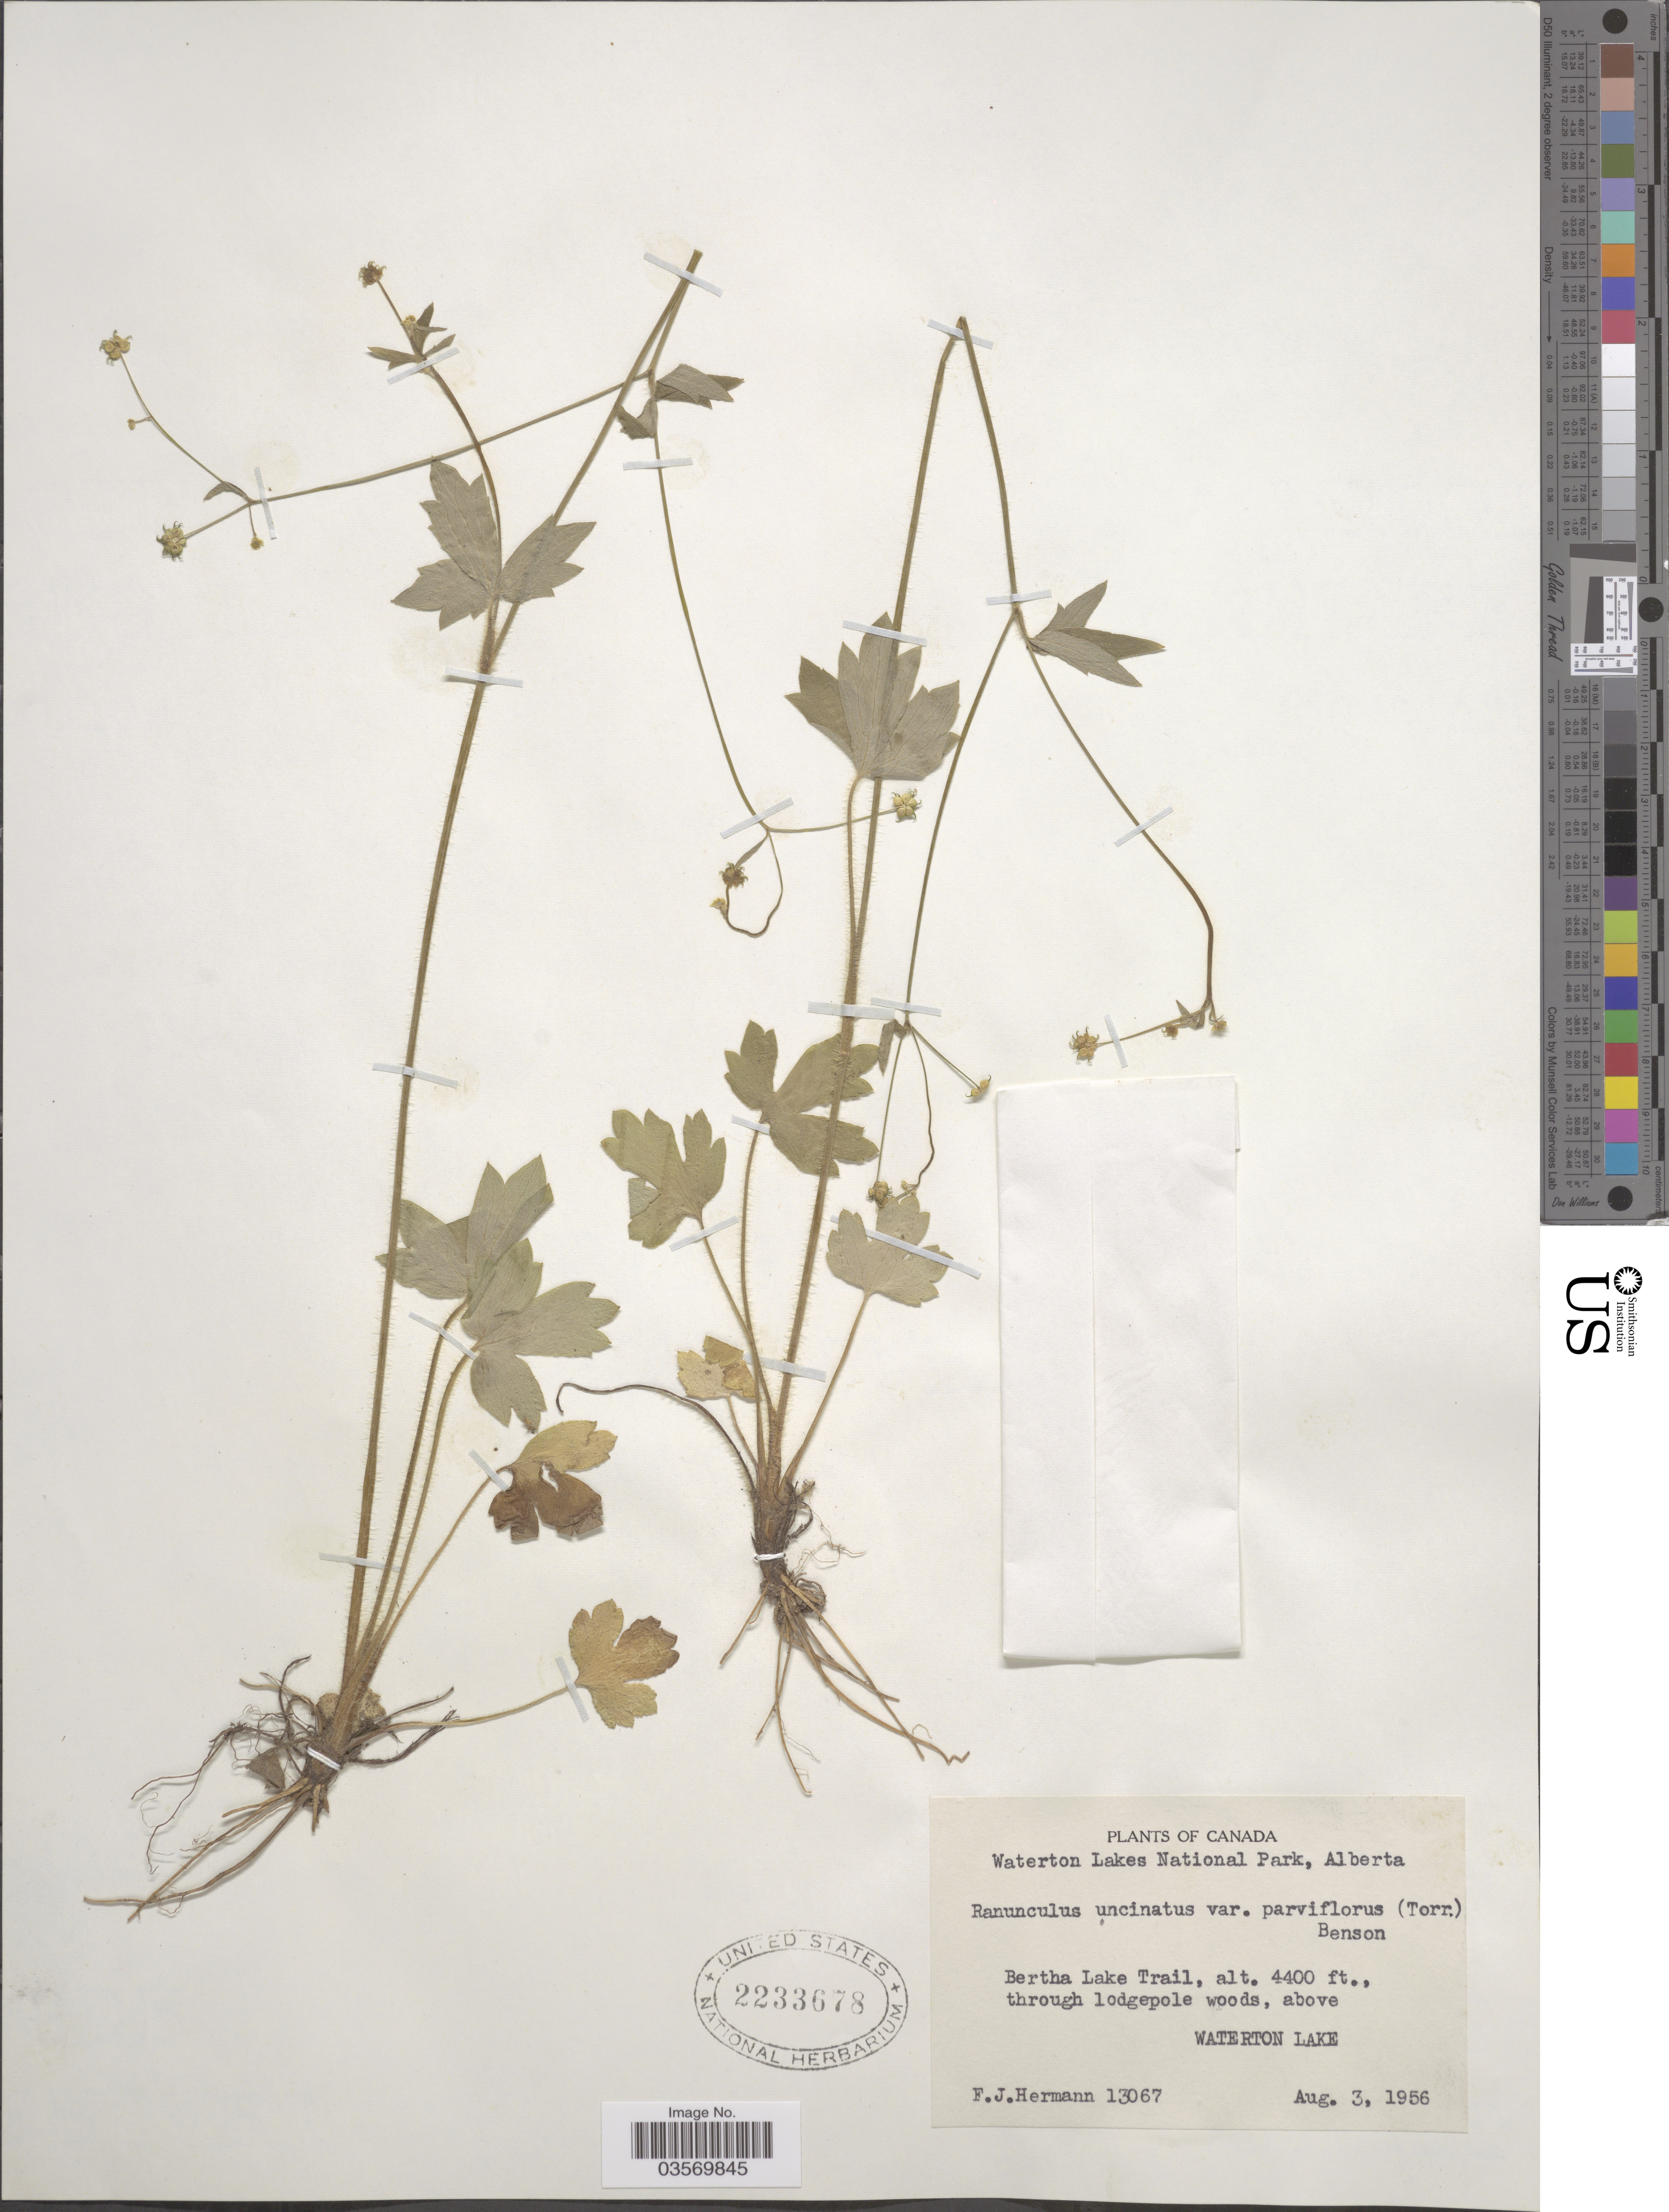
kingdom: Plantae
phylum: Tracheophyta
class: Magnoliopsida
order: Ranunculales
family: Ranunculaceae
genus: Ranunculus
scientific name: Ranunculus uncinatus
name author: D. Don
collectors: F. J. Hermann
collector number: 13067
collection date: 1956-08-03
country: Canada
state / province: Alberta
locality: Waterton Lakes National Park. Bertha Lake Trail. Waterton Lake.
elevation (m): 1341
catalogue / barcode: US 2233678